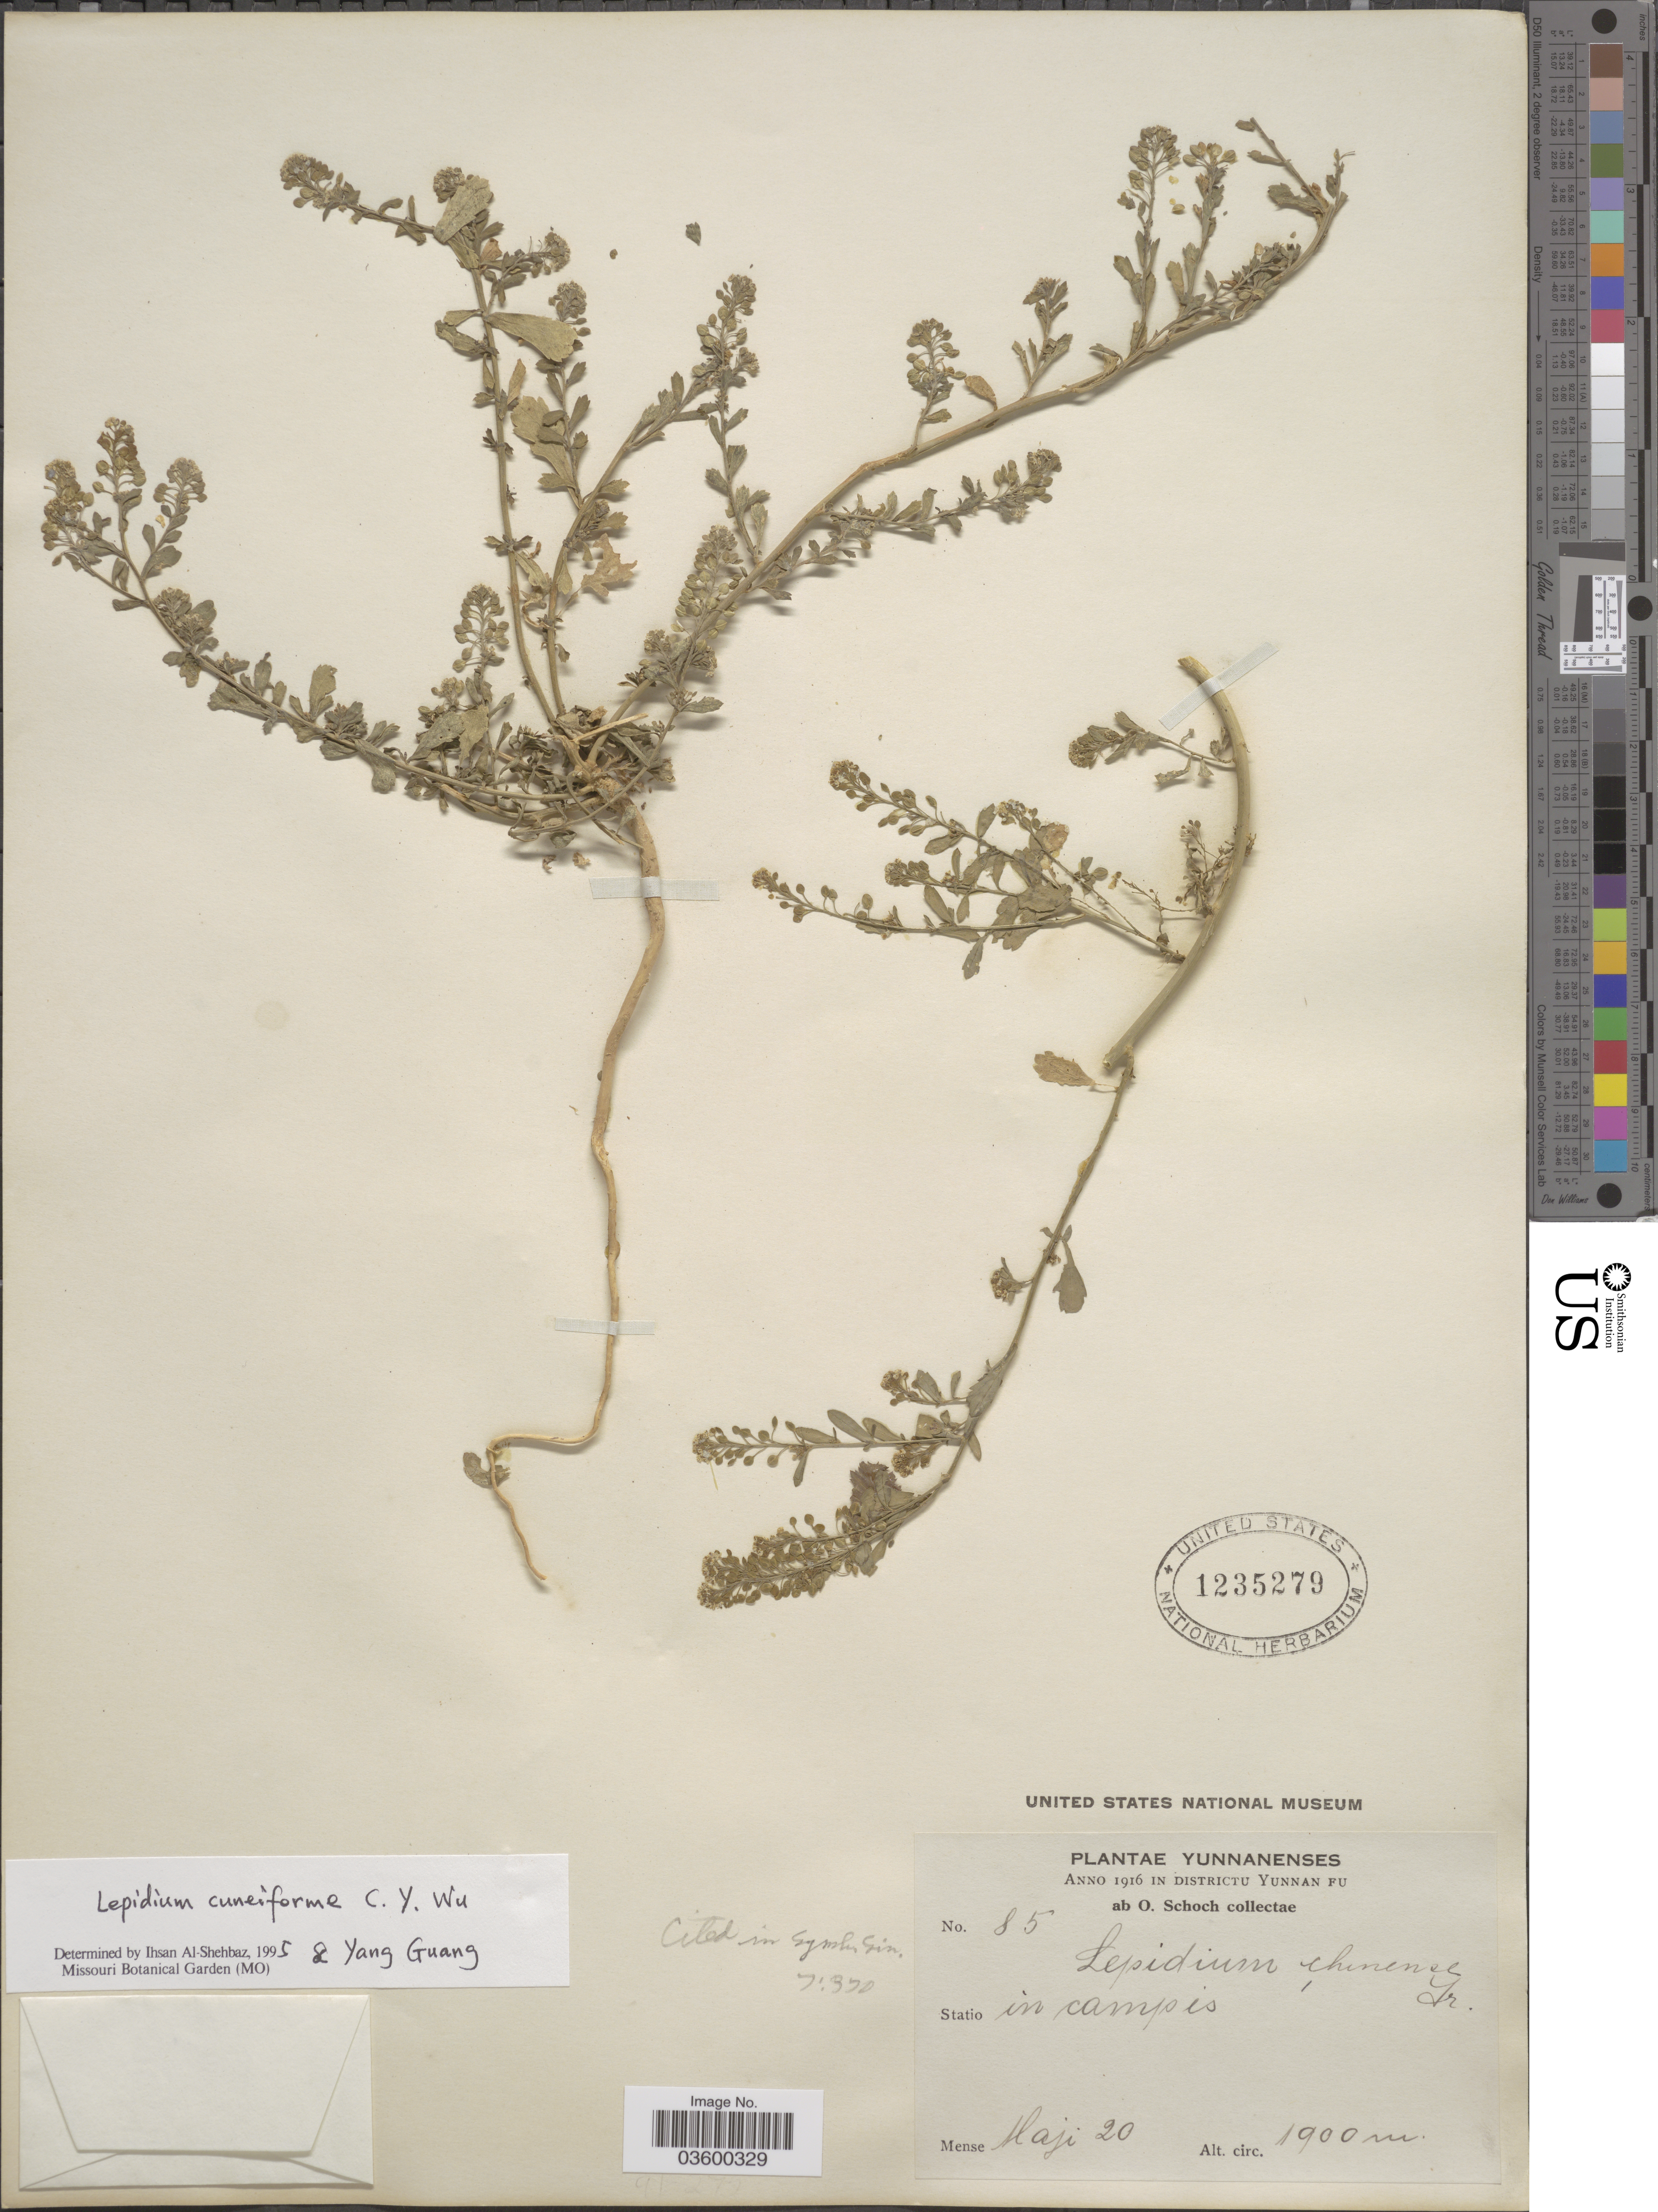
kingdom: Plantae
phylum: Tracheophyta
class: Magnoliopsida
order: Brassicales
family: Brassicaceae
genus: Lepidium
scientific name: Lepidium cuneiforme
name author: C.Y. Wu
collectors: O. Schoch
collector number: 85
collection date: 1916-05-20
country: China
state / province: Yunnan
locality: In Districtu Yunnan fu. Statio in camis.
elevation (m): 1900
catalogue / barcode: US 1235279